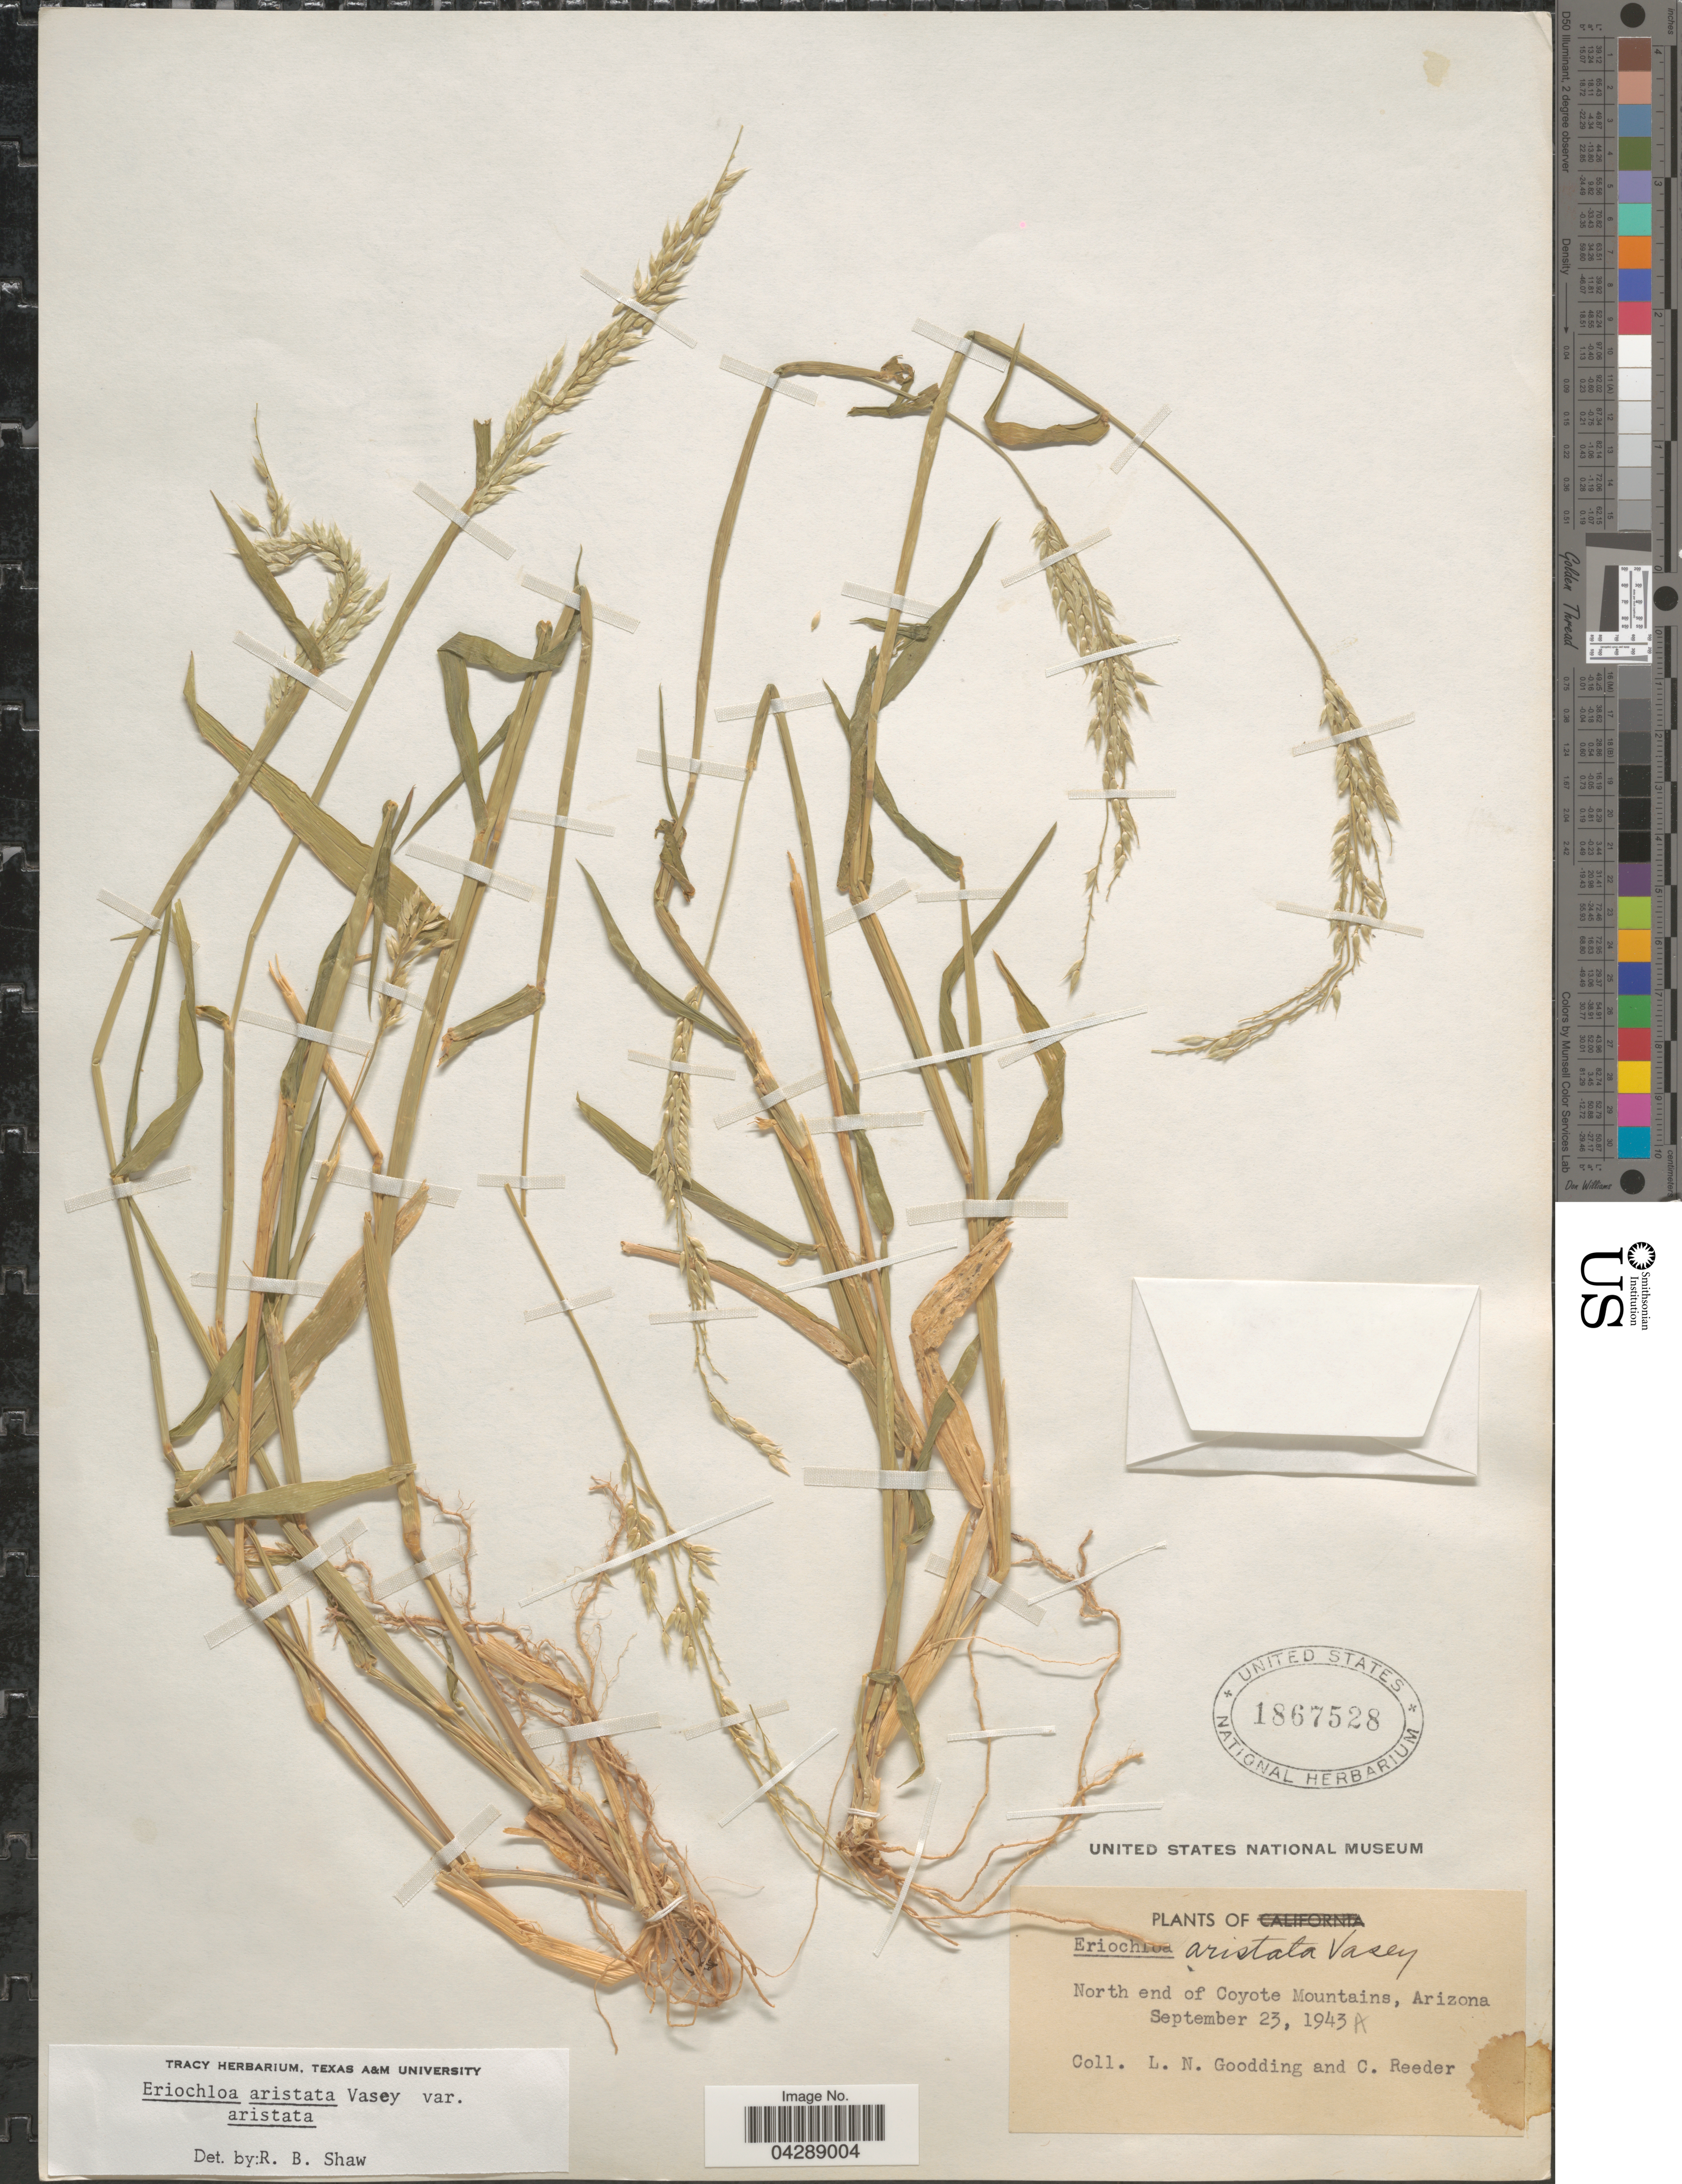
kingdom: Plantae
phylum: Tracheophyta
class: Liliopsida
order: Poales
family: Poaceae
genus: Eriochloa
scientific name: Eriochloa aristata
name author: Vasey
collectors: L. N. Goodding & C. Reeder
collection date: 1943-09-23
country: United States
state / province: Arizona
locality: North end of Coyote Mountains.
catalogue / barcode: US 1867528